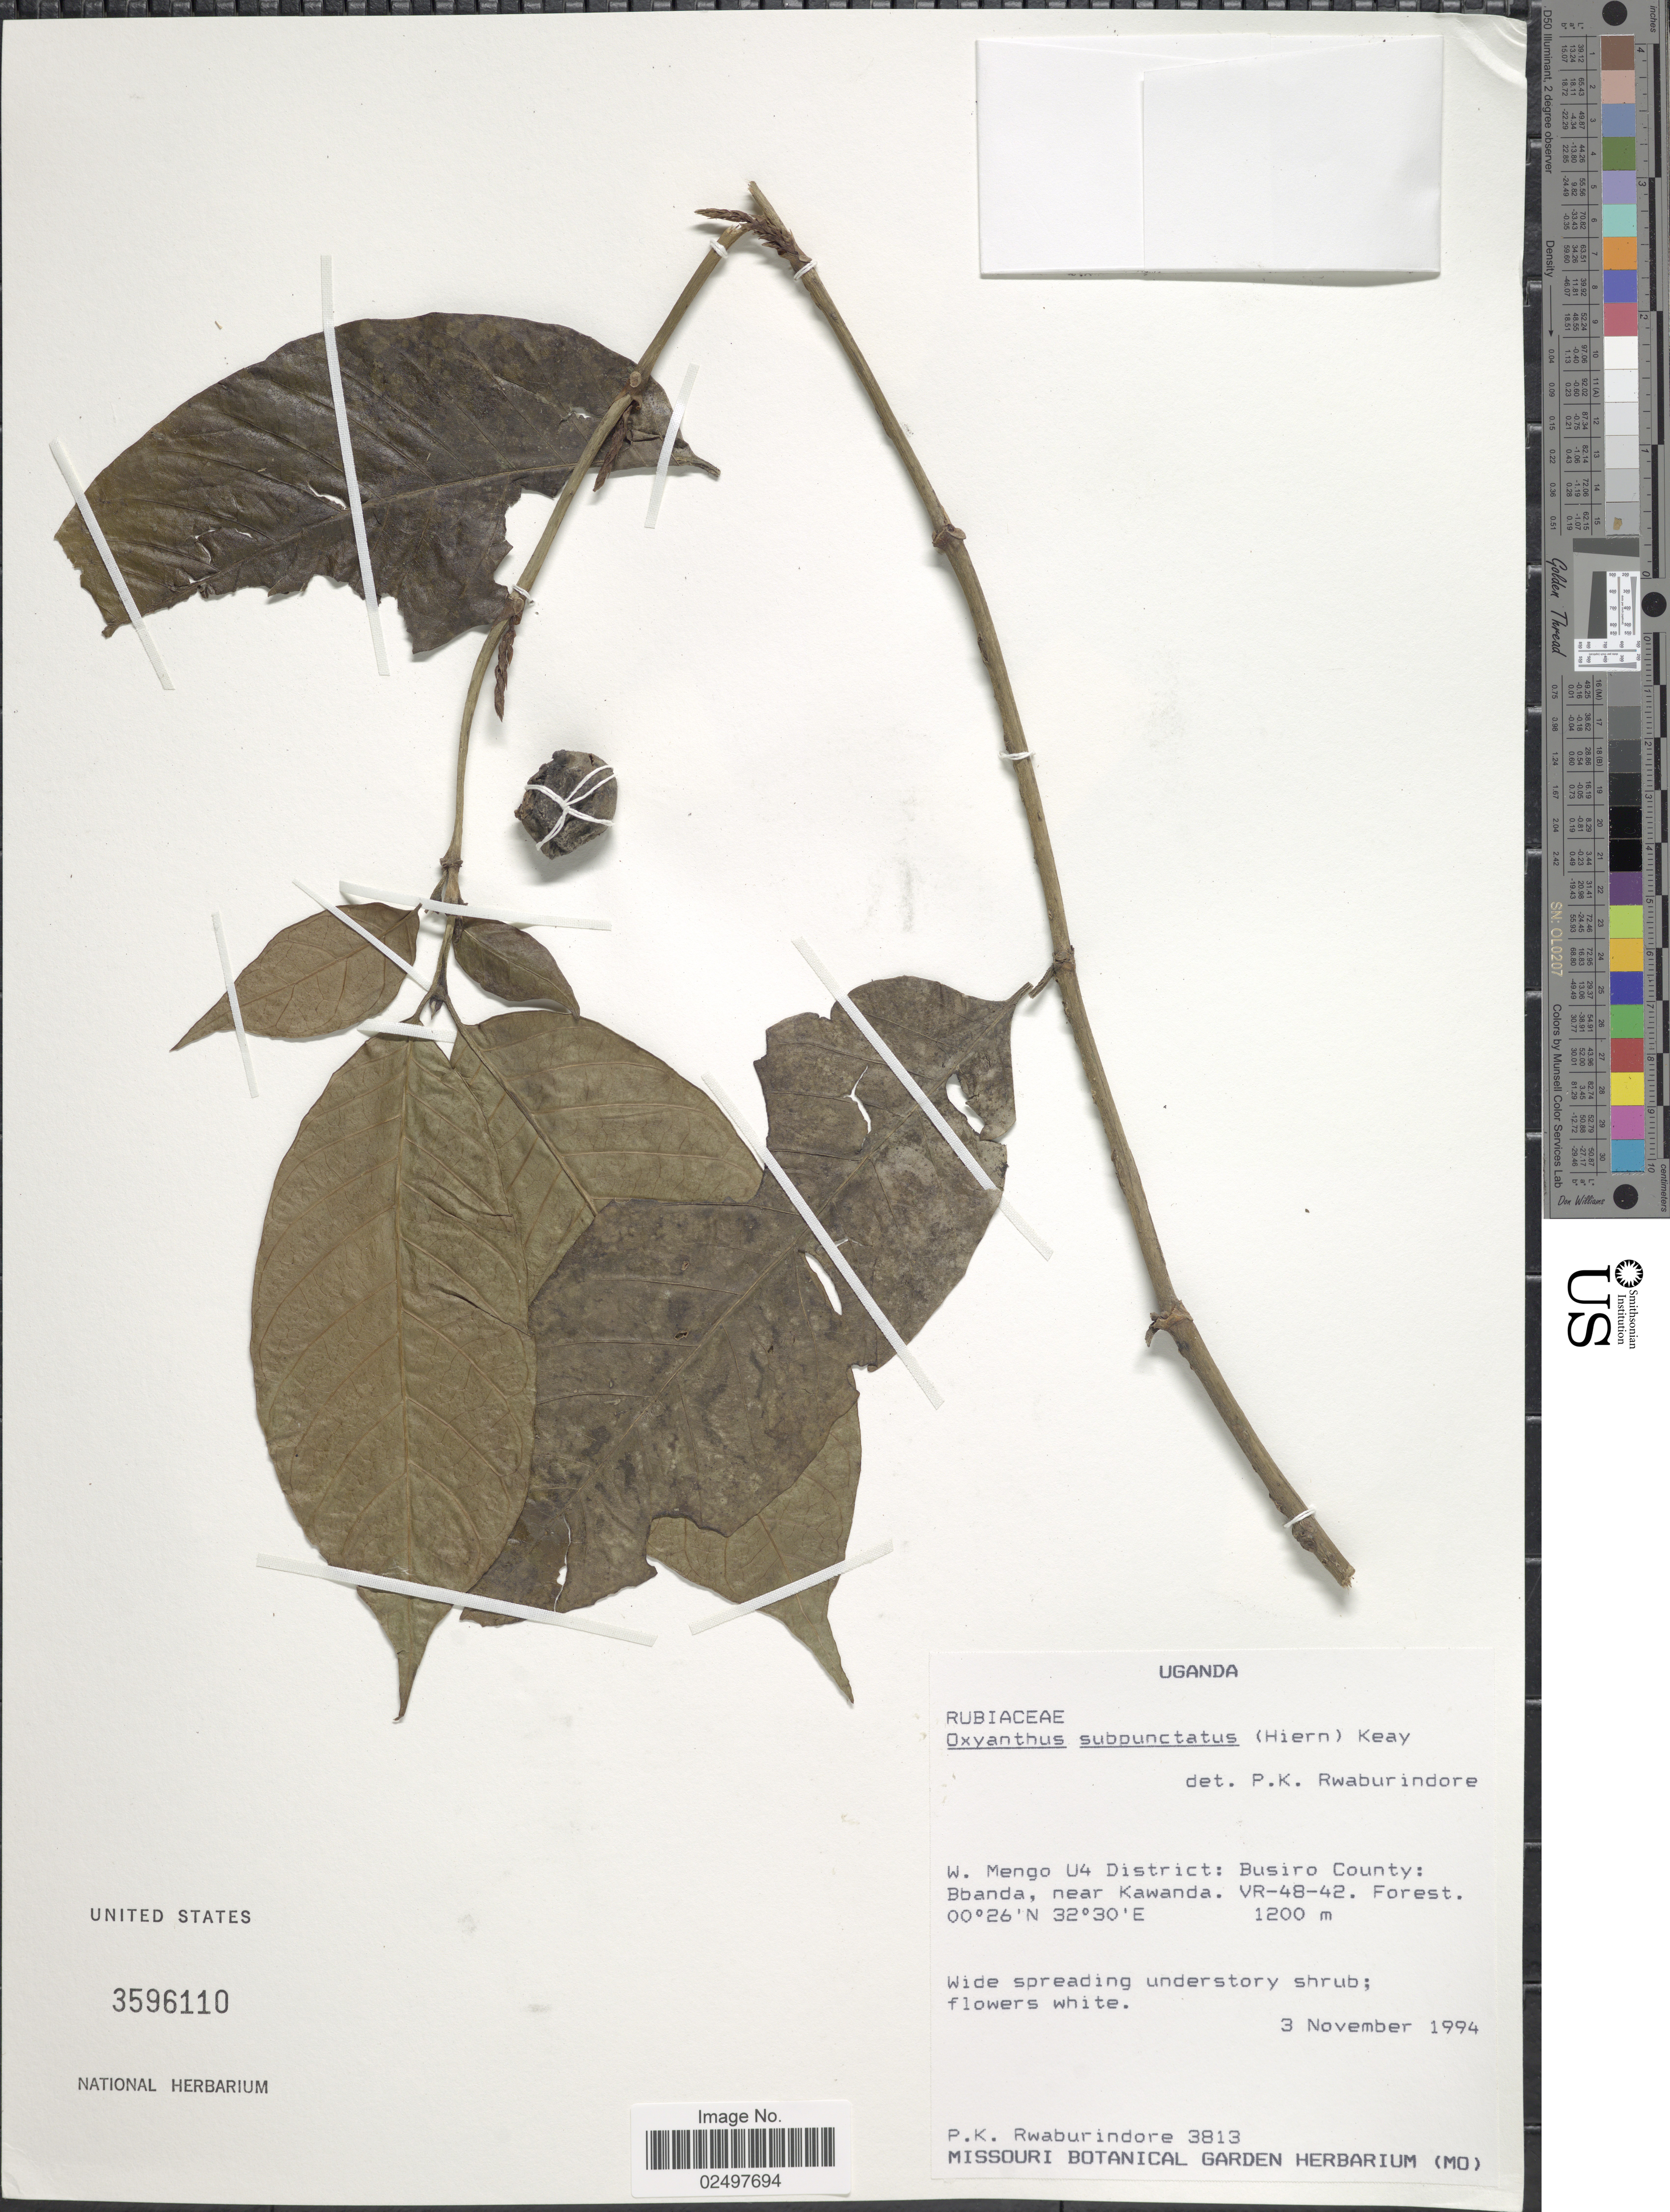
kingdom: Plantae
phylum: Tracheophyta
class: Magnoliopsida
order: Gentianales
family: Rubiaceae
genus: Oxyanthus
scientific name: Oxyanthus subpunctatus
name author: (Hiern) Keay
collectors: P. Rwaburindore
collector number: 3813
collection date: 1994-11-03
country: Uganda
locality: W. Mengo U4 District: Busiro County: Bbanda, near Kawanda. VR-48-42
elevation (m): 1200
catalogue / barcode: US 3596110